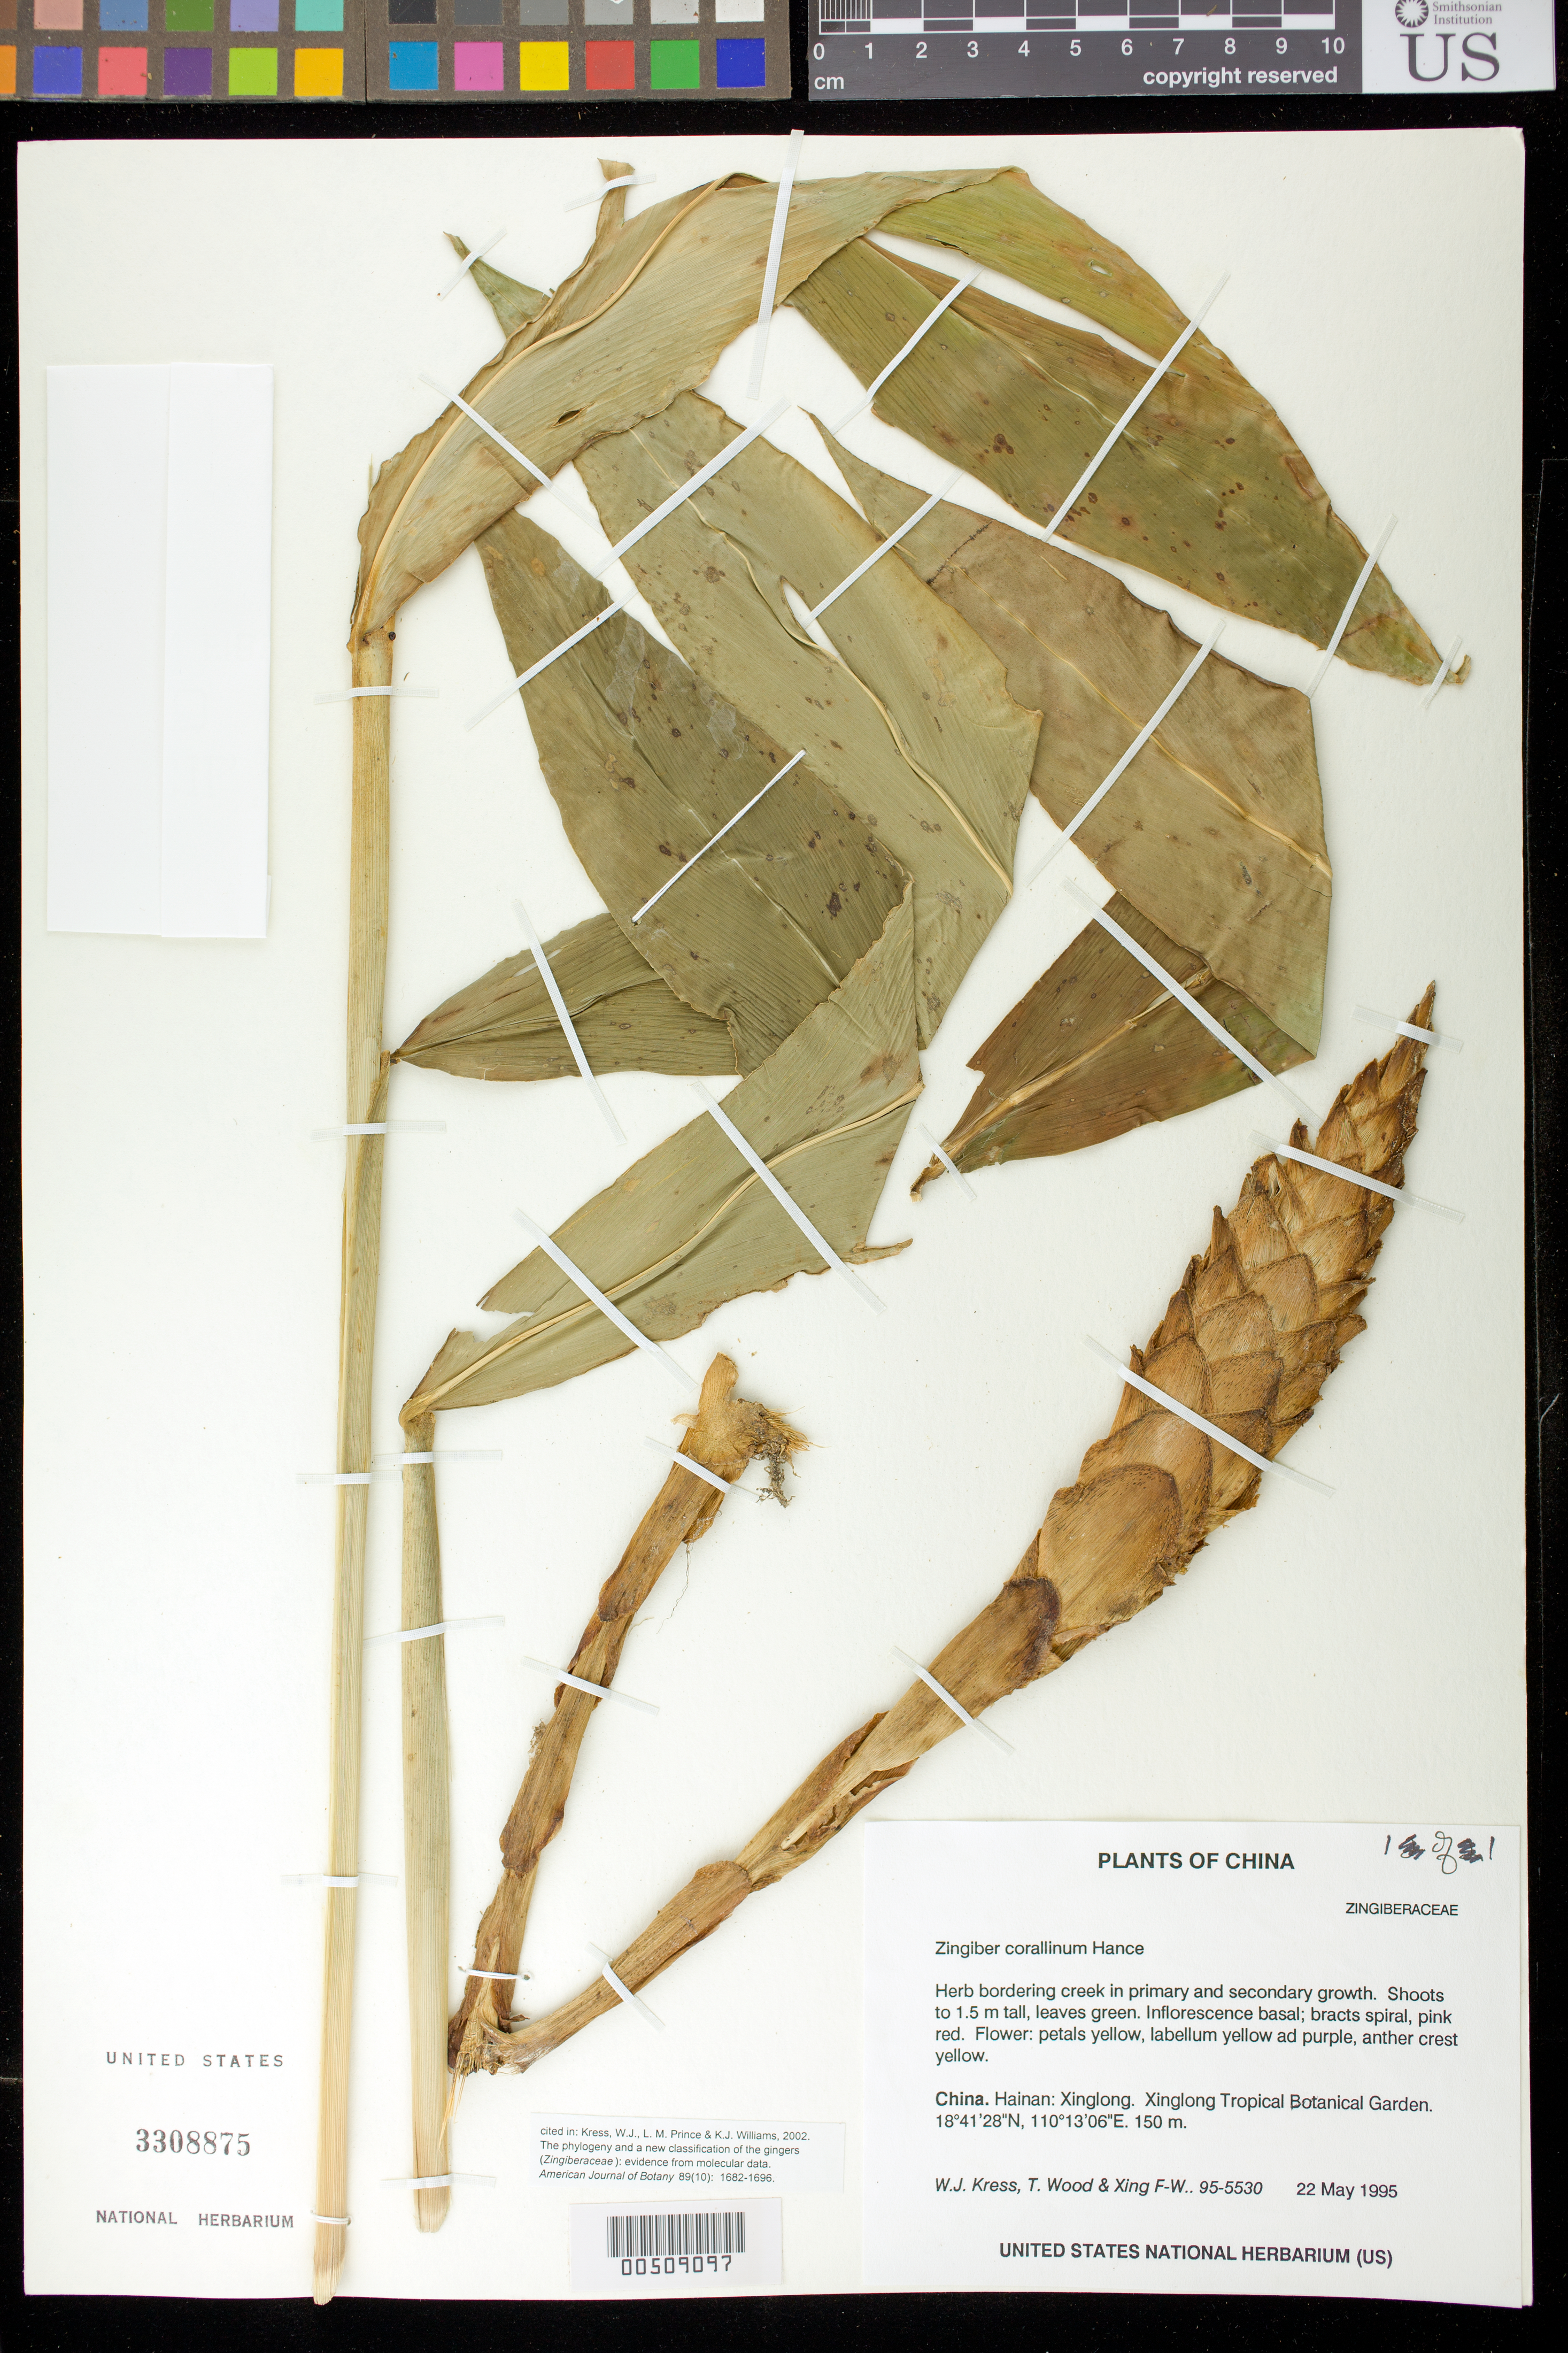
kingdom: Plantae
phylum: Tracheophyta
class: Liliopsida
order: Zingiberales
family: Zingiberaceae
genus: Zingiber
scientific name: Zingiber corallinum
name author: Hance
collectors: W. J. Kress, T. Wood & F. Xing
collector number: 95-5530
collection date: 1995-05-22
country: China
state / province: Hainan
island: Hainan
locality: Xinglong. Xinglong Tropical Botanical Garden.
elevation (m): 150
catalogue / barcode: US 3308875